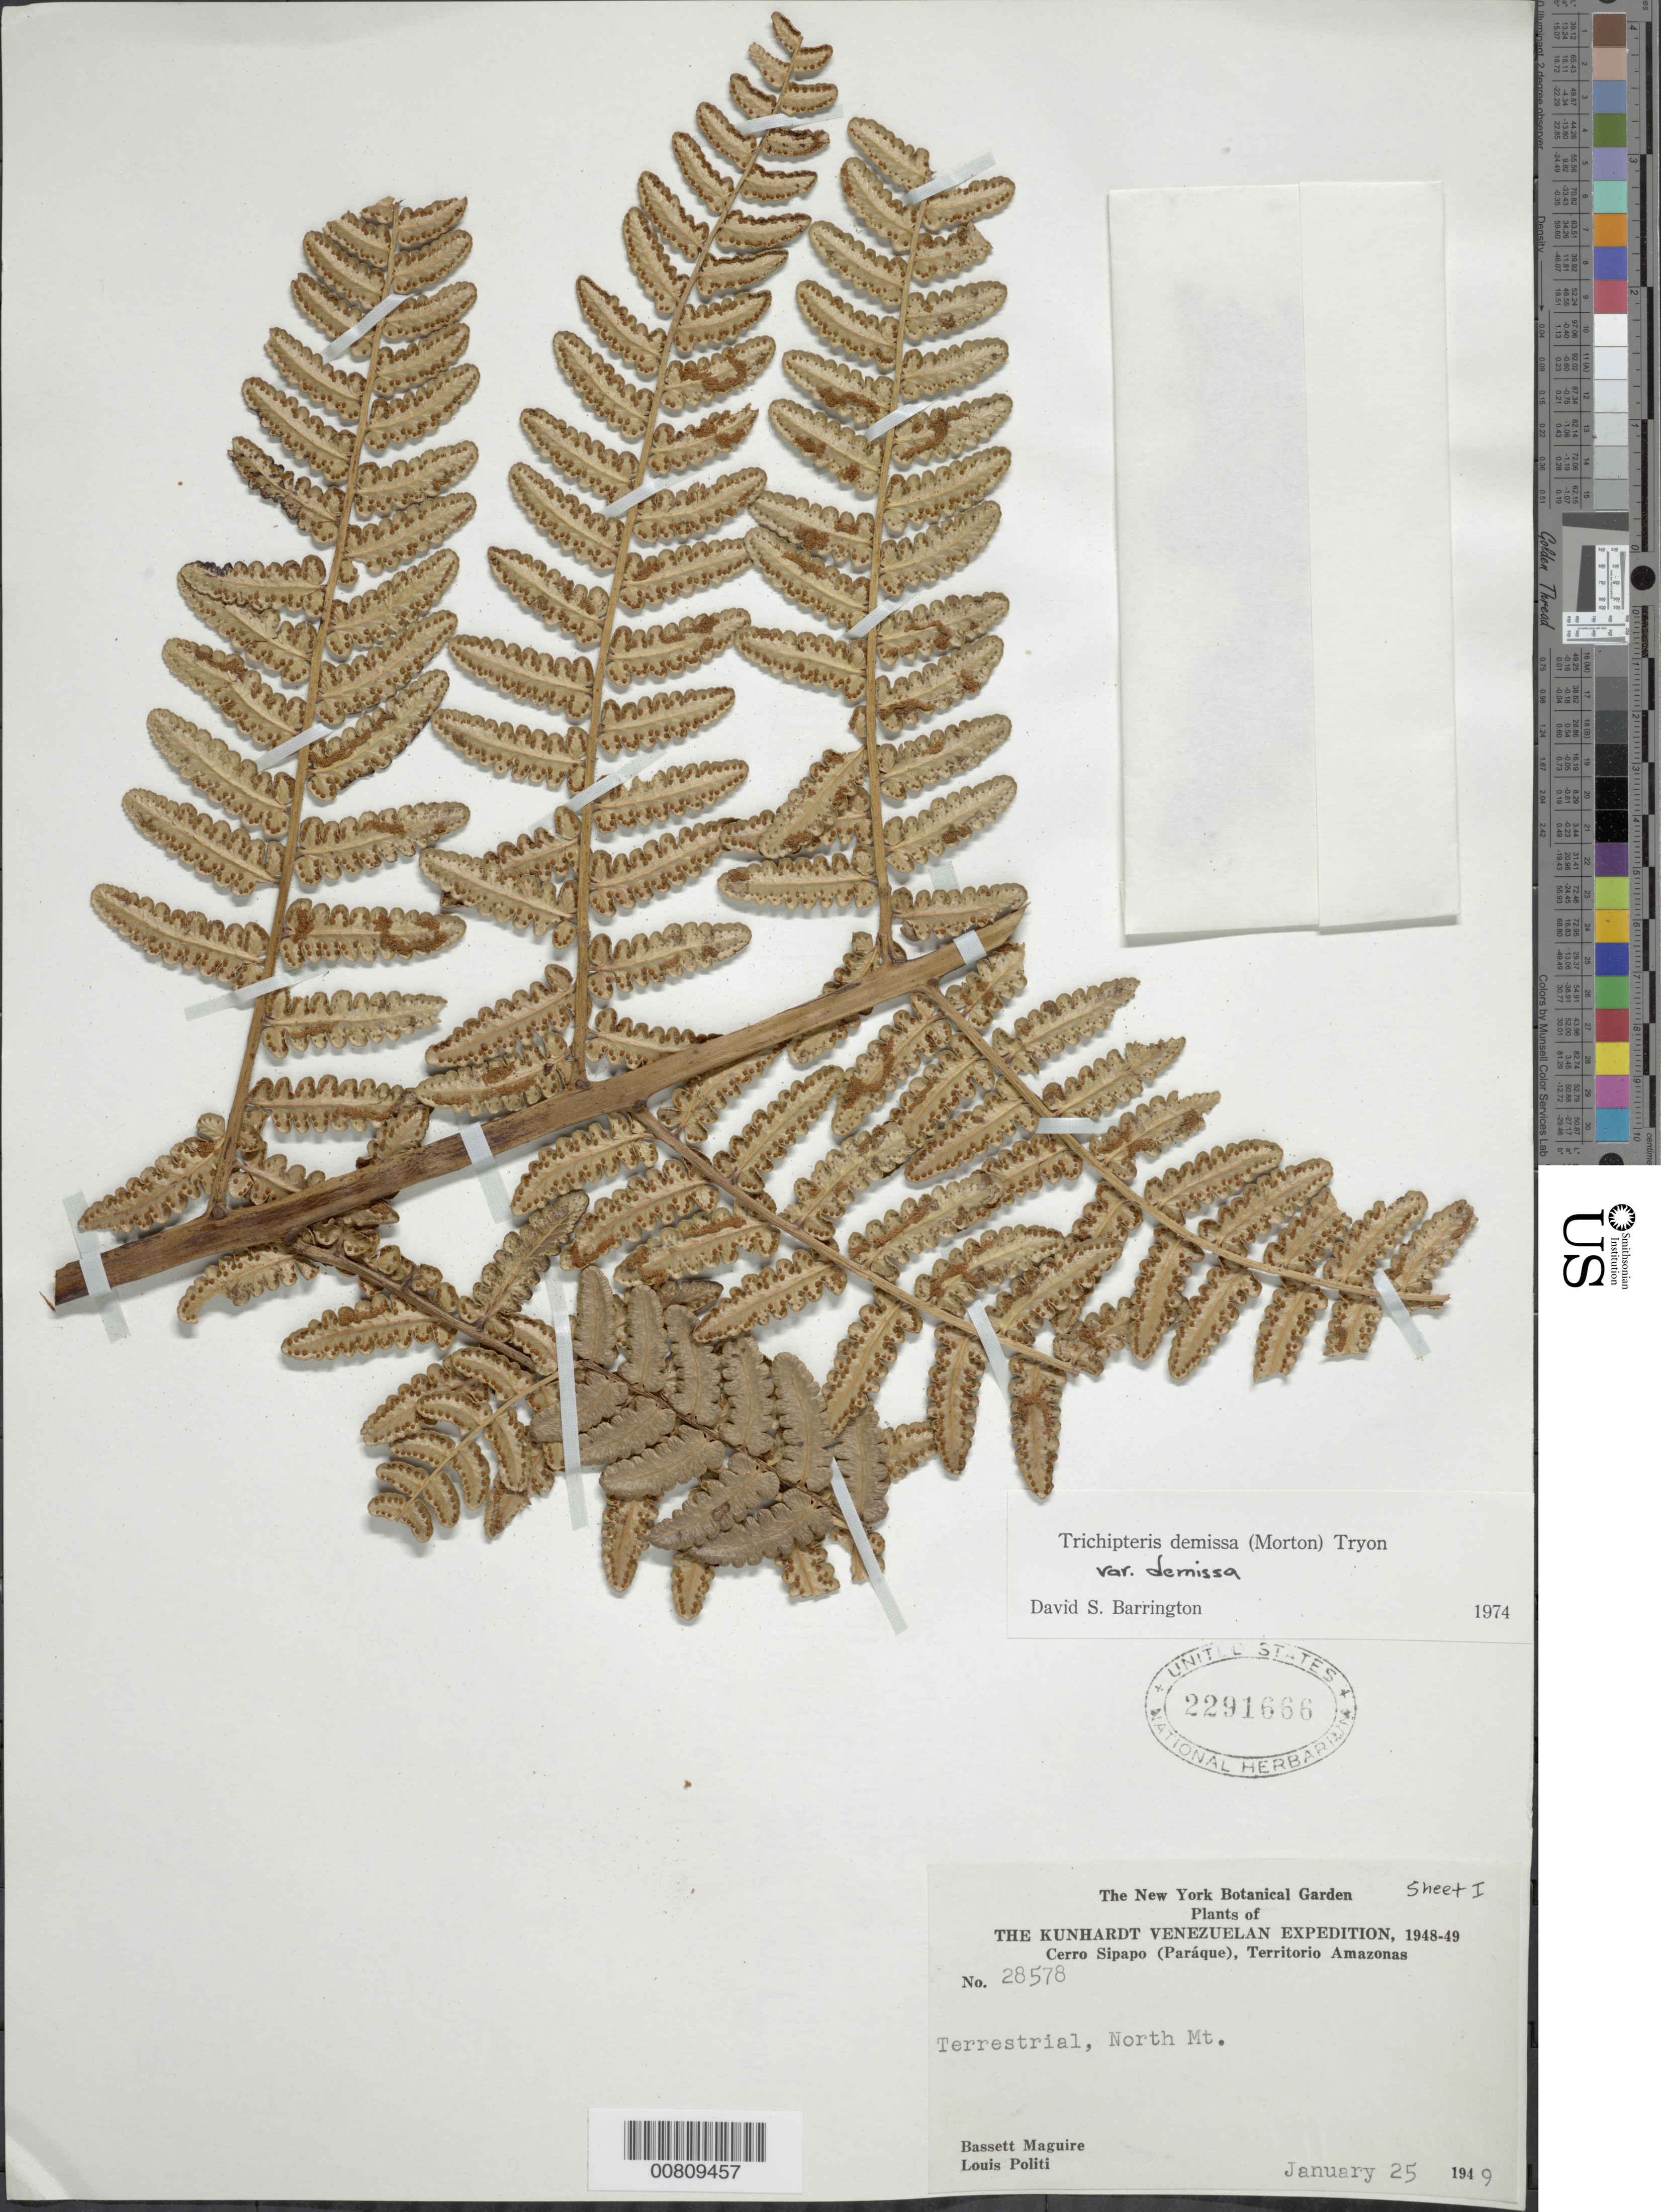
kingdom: Plantae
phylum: Tracheophyta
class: Polypodiopsida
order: Cyatheales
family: Cyatheaceae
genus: Cyathea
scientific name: Cyathea demissa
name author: (C.V. Morton) A.R. Sm. ex Lellinger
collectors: B. Maguire & L. Politi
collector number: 28578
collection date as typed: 25-Jan-49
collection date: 1949-01-25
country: Venezuela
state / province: Amazonas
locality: Cerro Sipapo (Paráque), North Mountain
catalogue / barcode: US 2291666